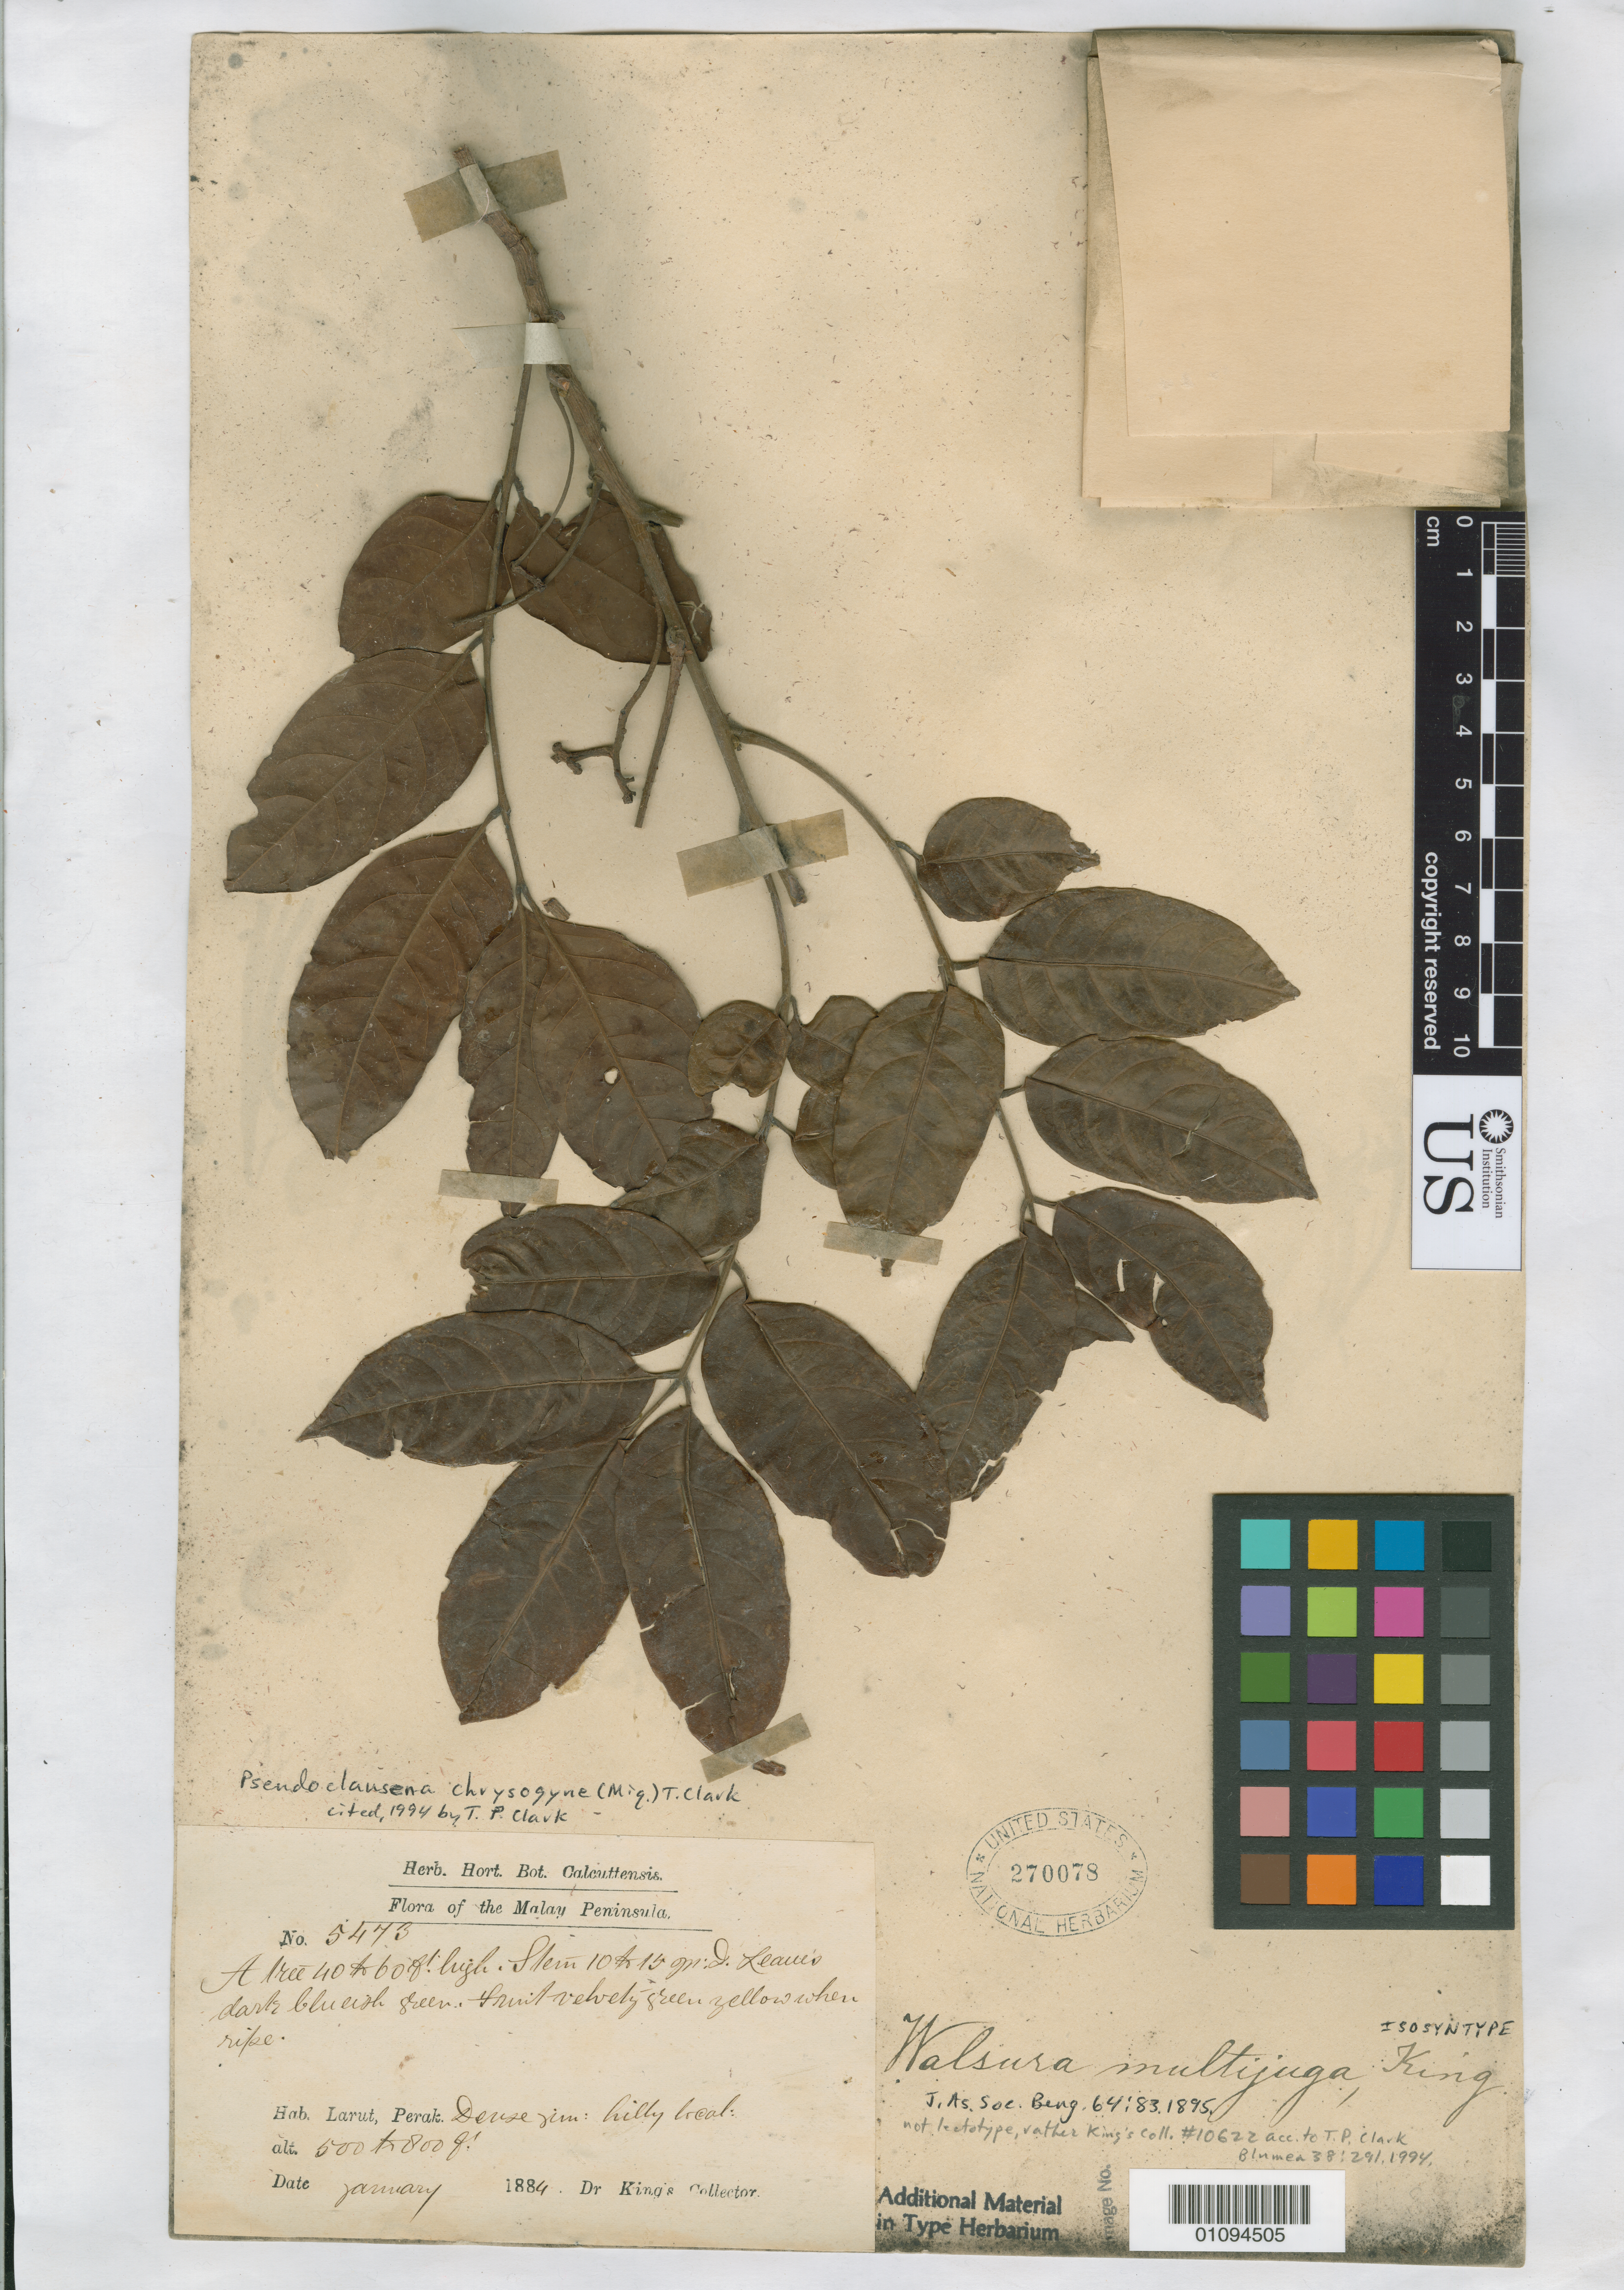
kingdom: Plantae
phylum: Tracheophyta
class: Magnoliopsida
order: Sapindales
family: Meliaceae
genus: Walsura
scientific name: Walsura multijuga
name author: King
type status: Isosyntype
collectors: G. King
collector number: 5473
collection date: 1884-01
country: Malaysia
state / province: Perak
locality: Larut.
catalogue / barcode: US 270078